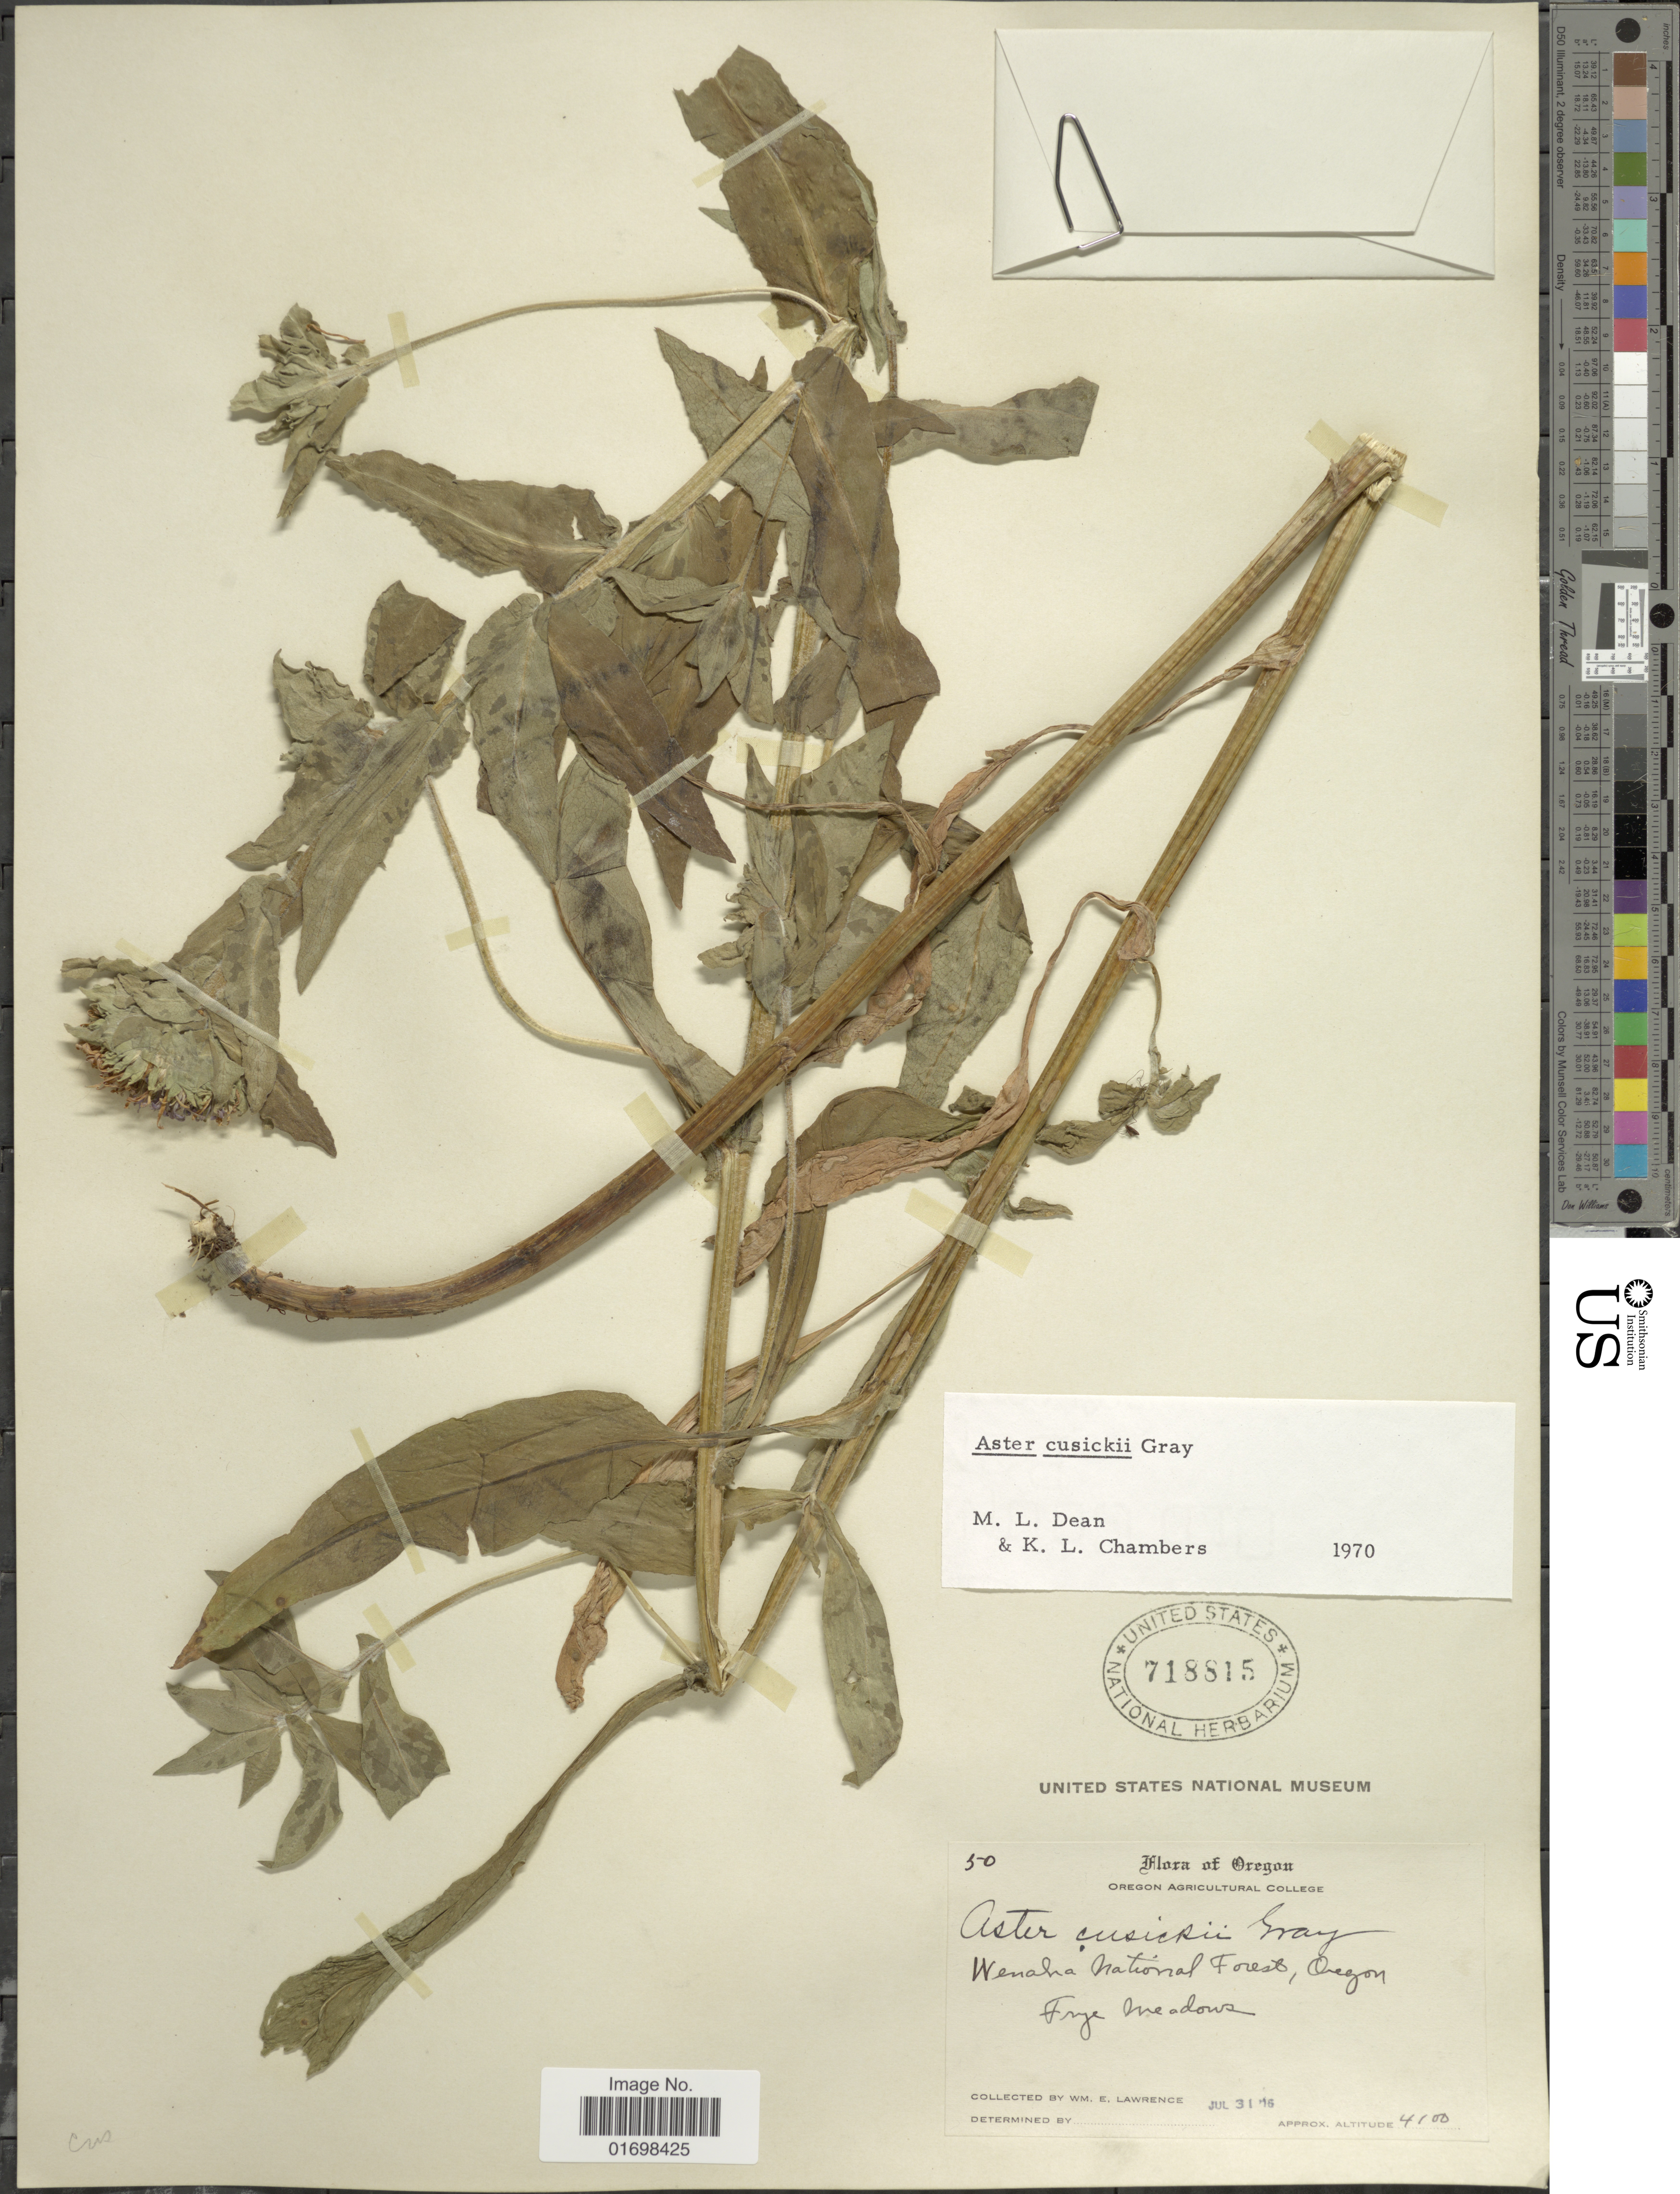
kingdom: Plantae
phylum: Tracheophyta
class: Magnoliopsida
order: Asterales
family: Asteraceae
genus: Symphyotrichum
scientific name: Symphyotrichum cusickii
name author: (A. Gray) G.L. Nesom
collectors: W. Lawrence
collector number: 50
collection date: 1916-07-31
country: United States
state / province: Oregon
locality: Wenaha National Forest, Oregon. Frye Meadows.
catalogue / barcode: US 718815